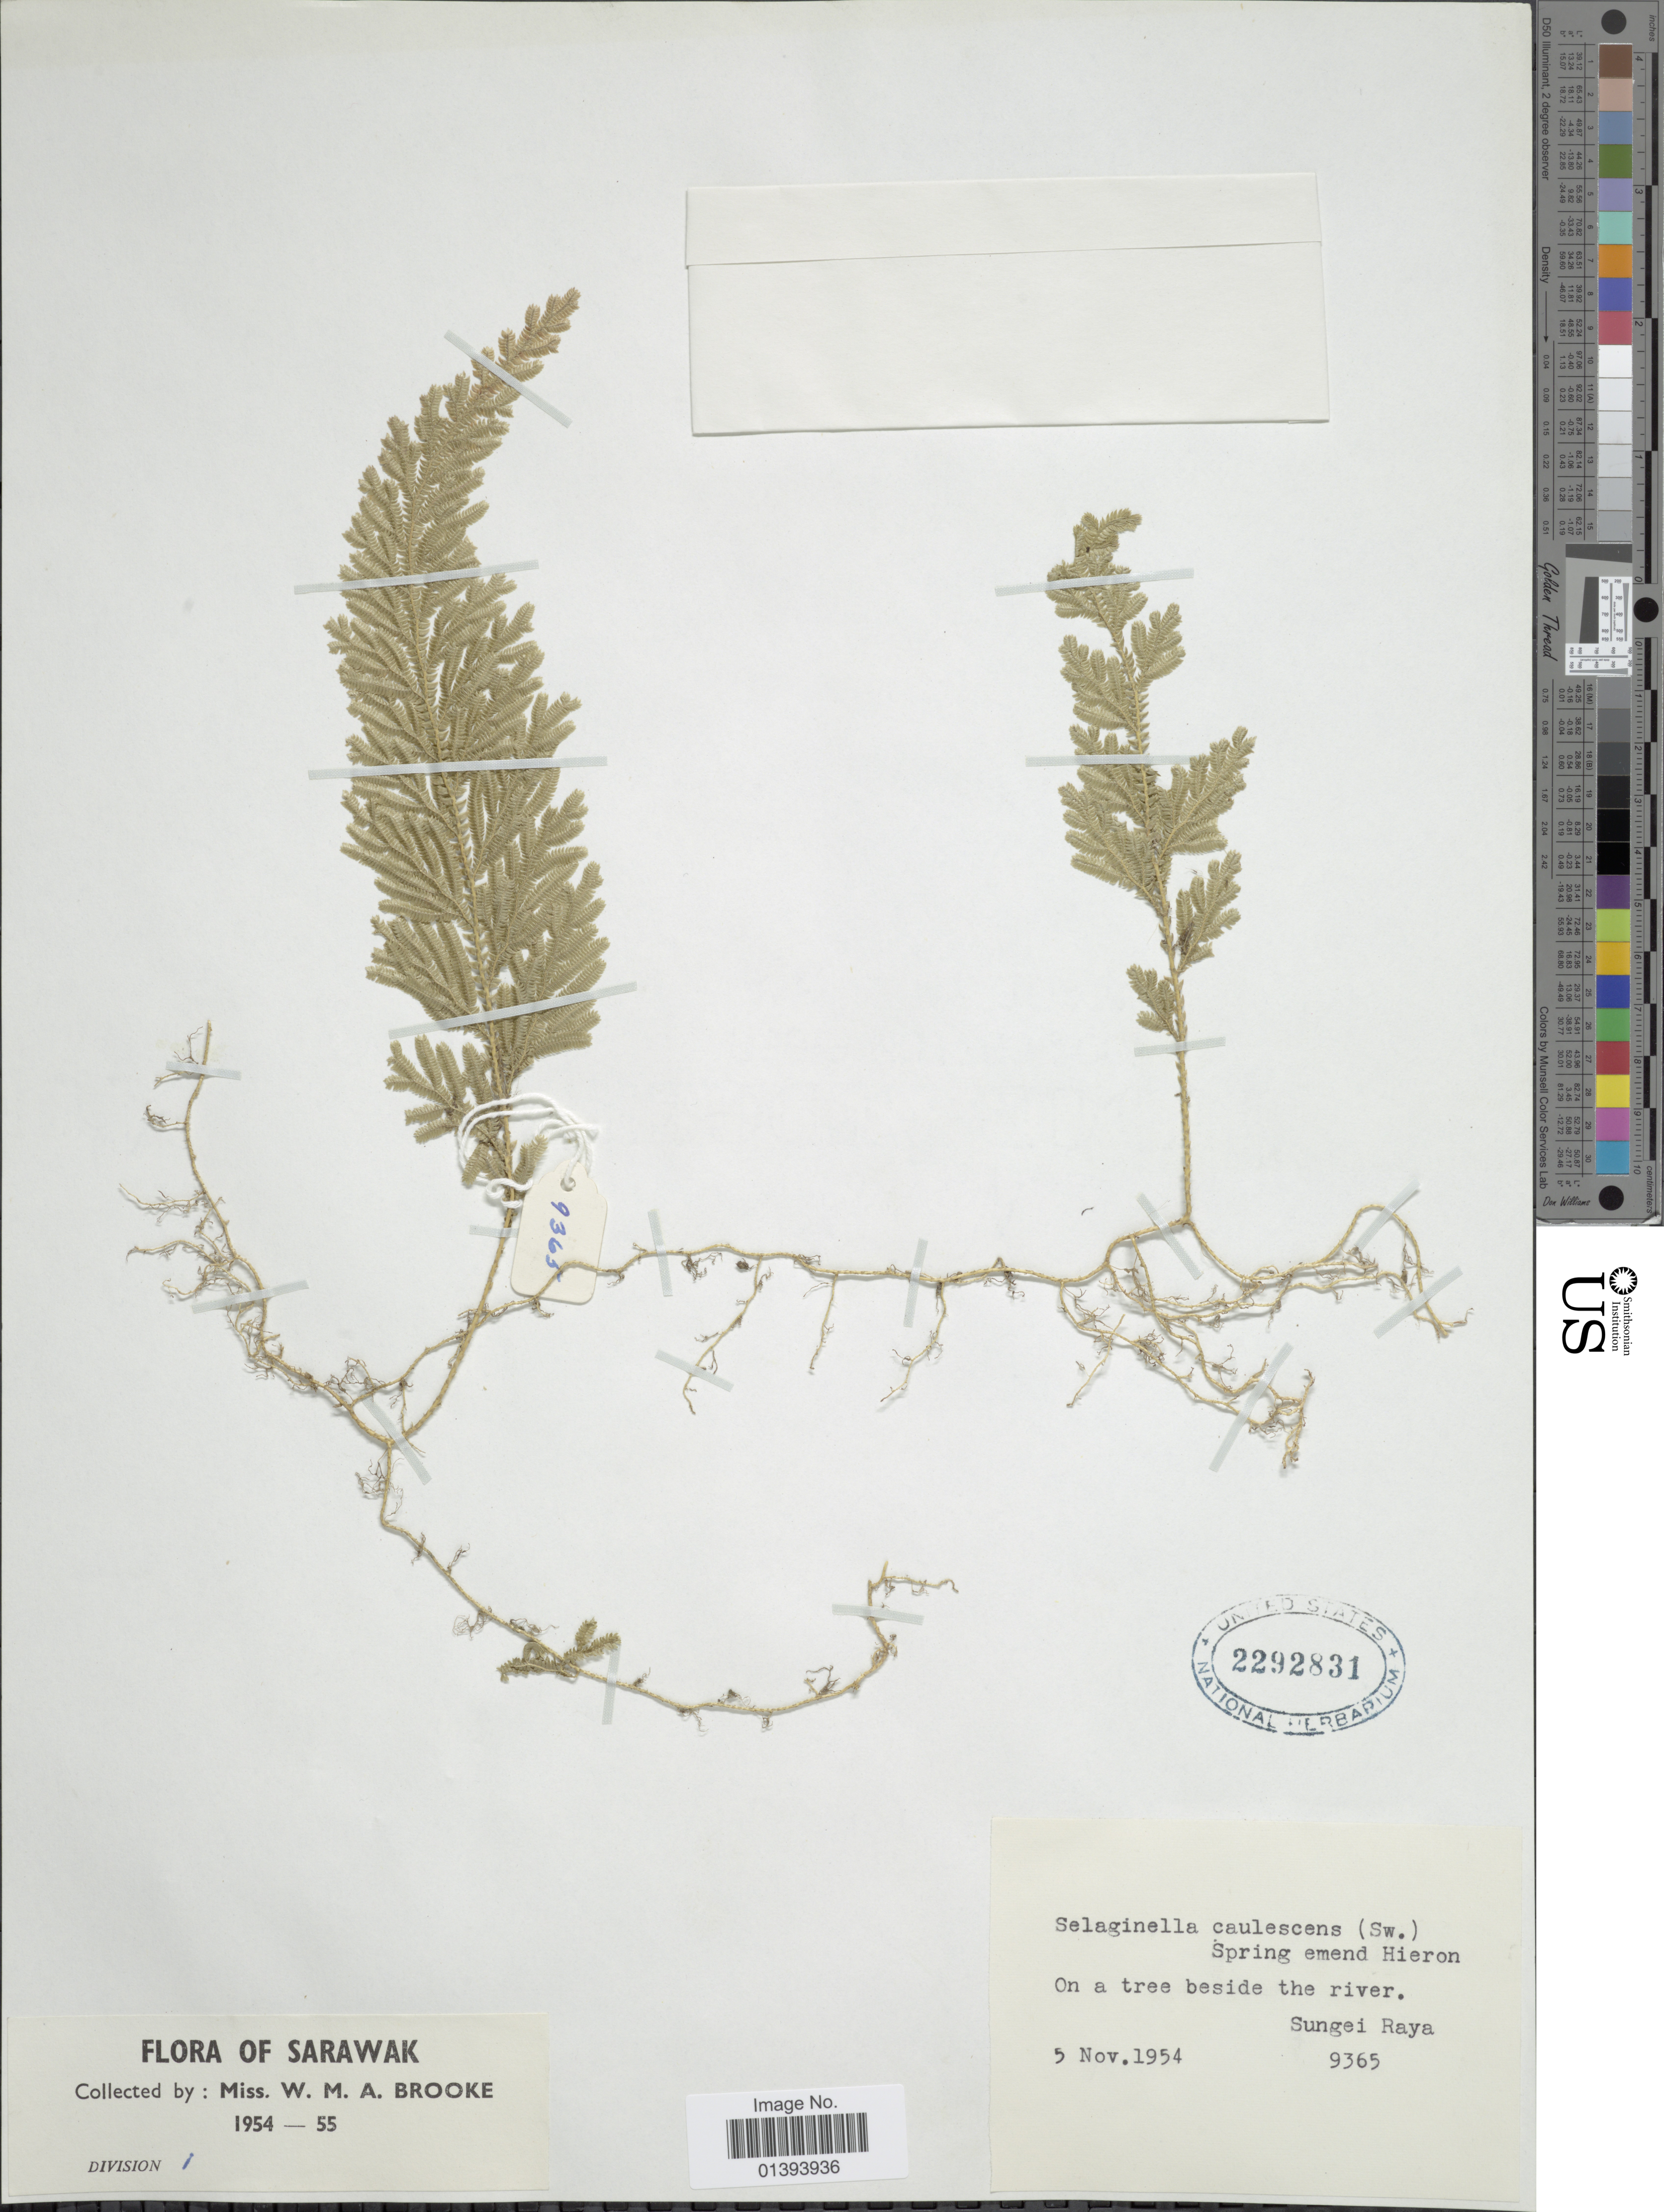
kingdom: Plantae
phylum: Tracheophyta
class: Lycopodiopsida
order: Selaginellales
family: Selaginellaceae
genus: Selaginella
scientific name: Selaginella involvens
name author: (Sw.) Spring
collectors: W. Brooke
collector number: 9365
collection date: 1954-11-05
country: Malaysia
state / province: Sarawak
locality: On a tree beside the river, Sungei Raya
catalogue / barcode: US 2292831